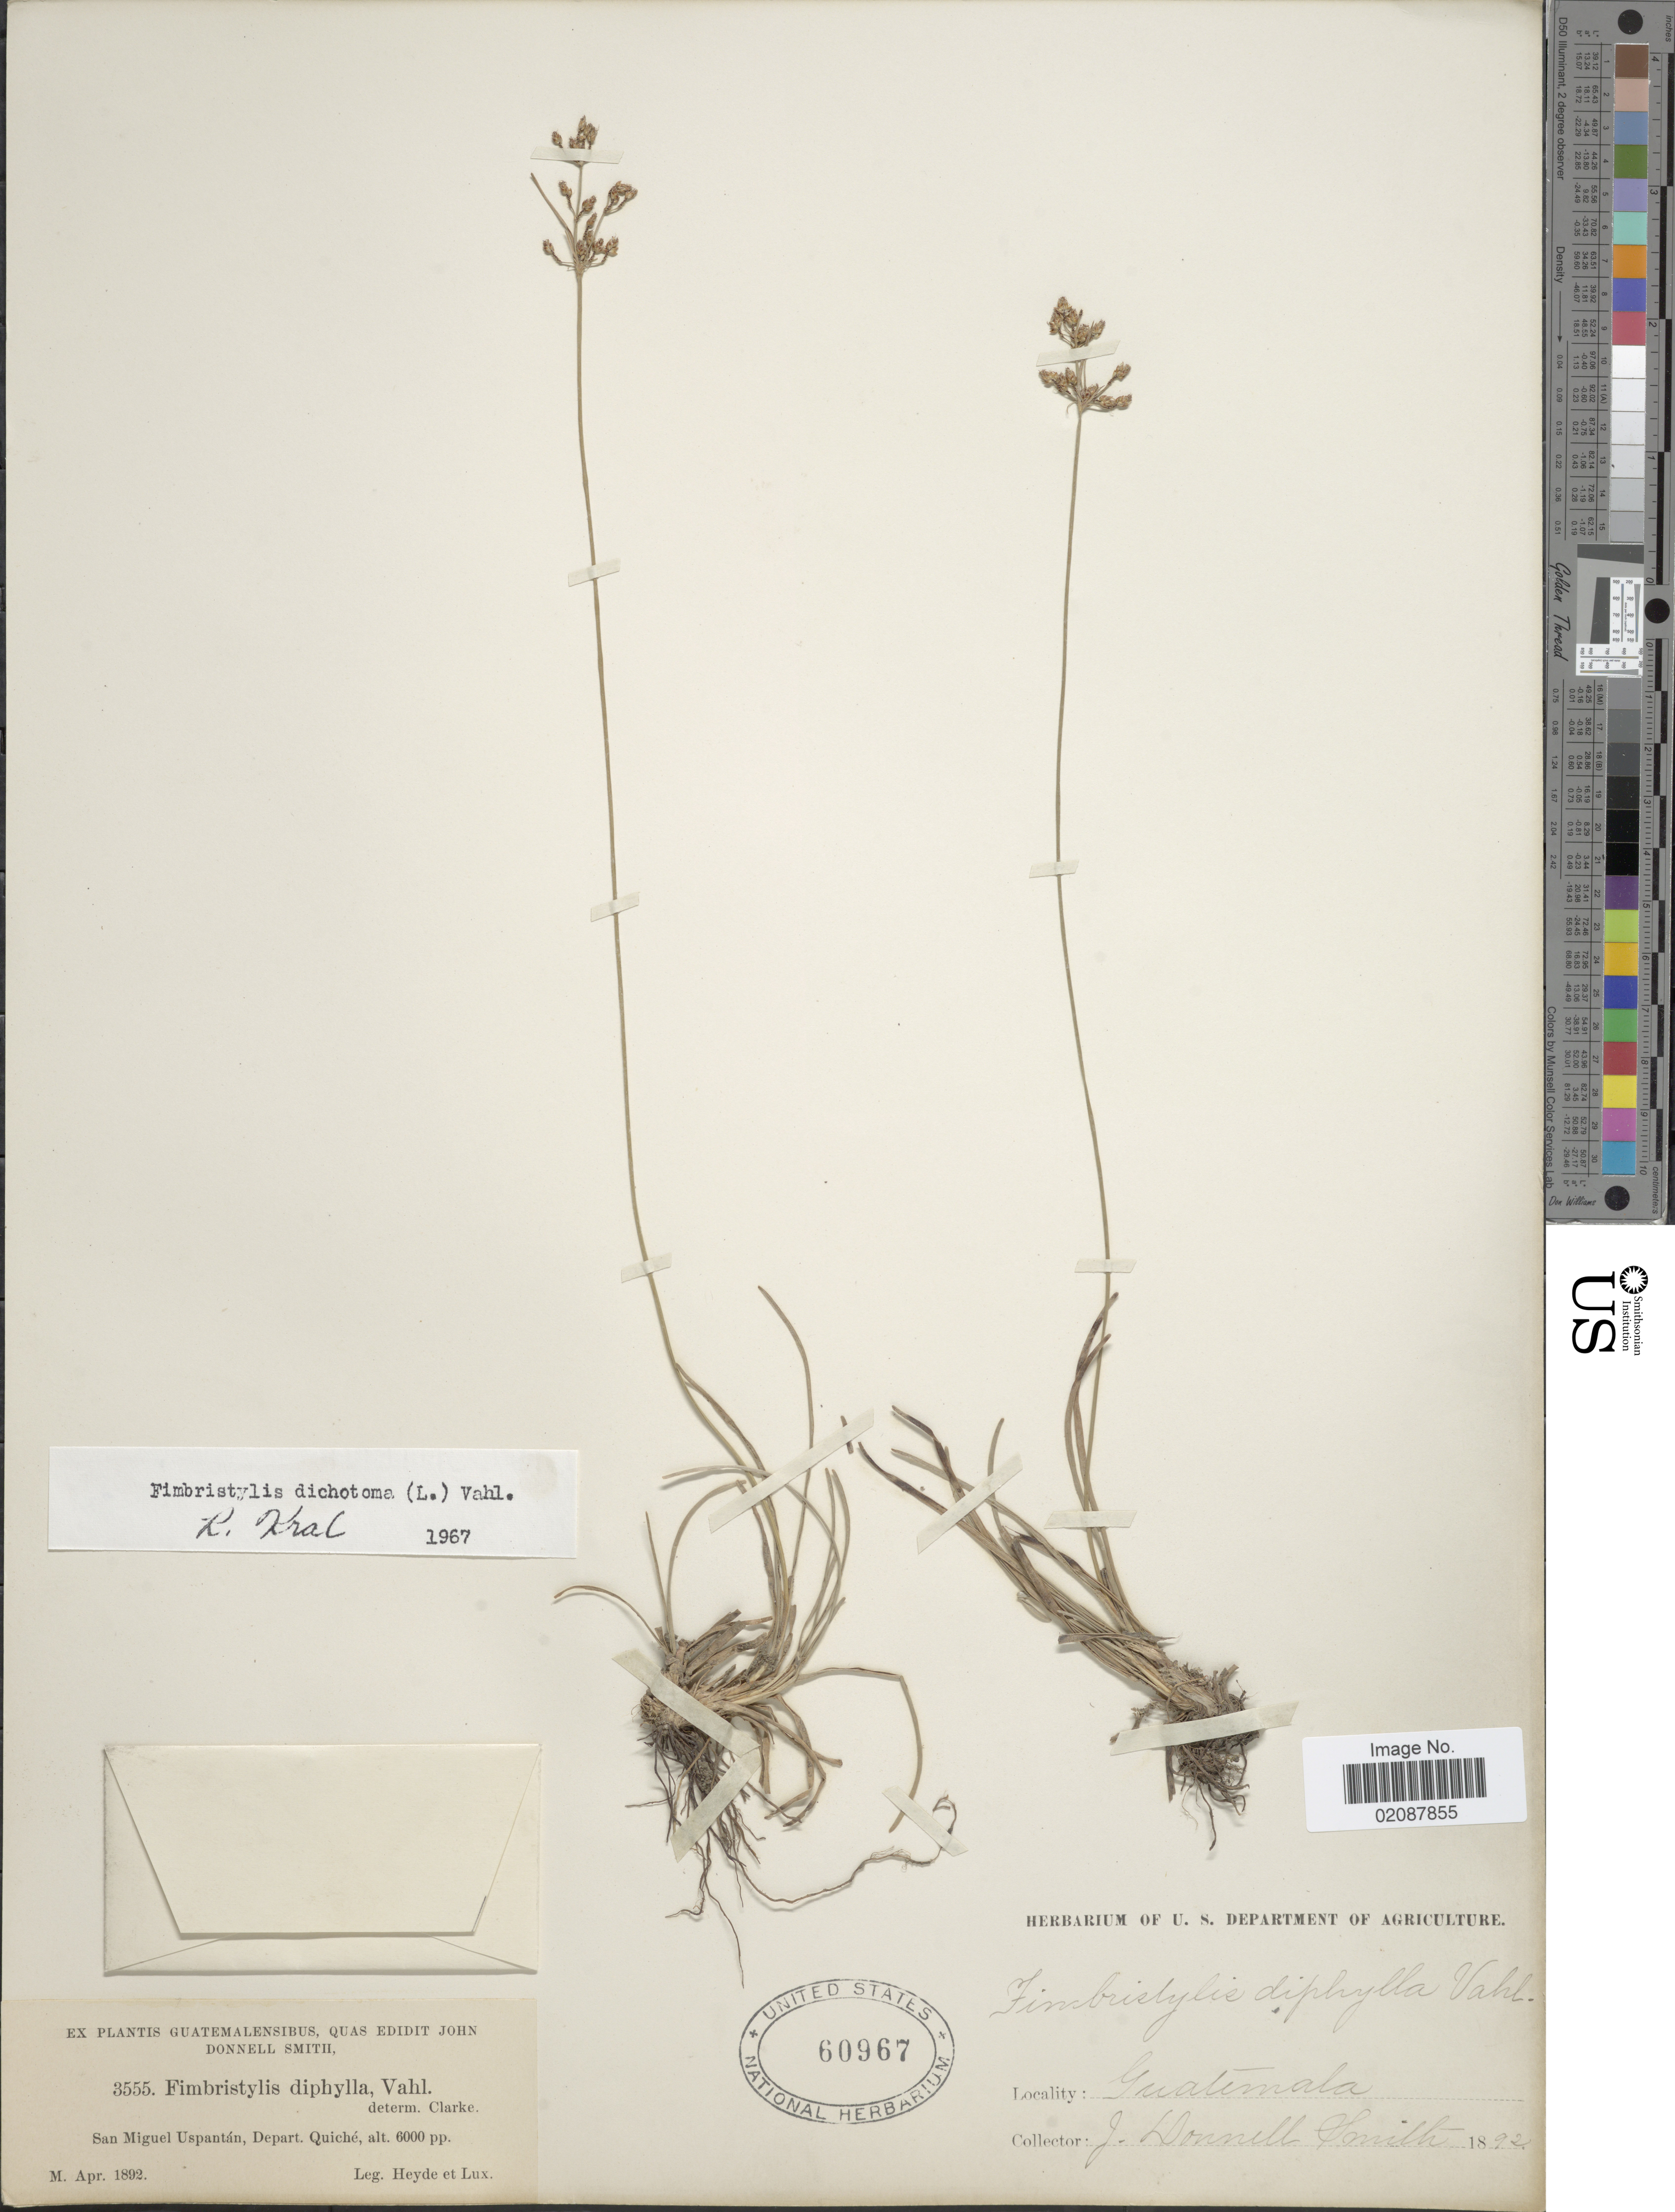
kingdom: Plantae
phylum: Tracheophyta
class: Liliopsida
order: Poales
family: Cyperaceae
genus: Fimbristylis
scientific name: Fimbristylis dichotoma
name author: (L.) Vahl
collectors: Heyde & Lux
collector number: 3555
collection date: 1892-04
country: Guatemala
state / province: El Quiché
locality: San Miguel Uspantan, Depart. Quiche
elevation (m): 1829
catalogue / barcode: US 60967